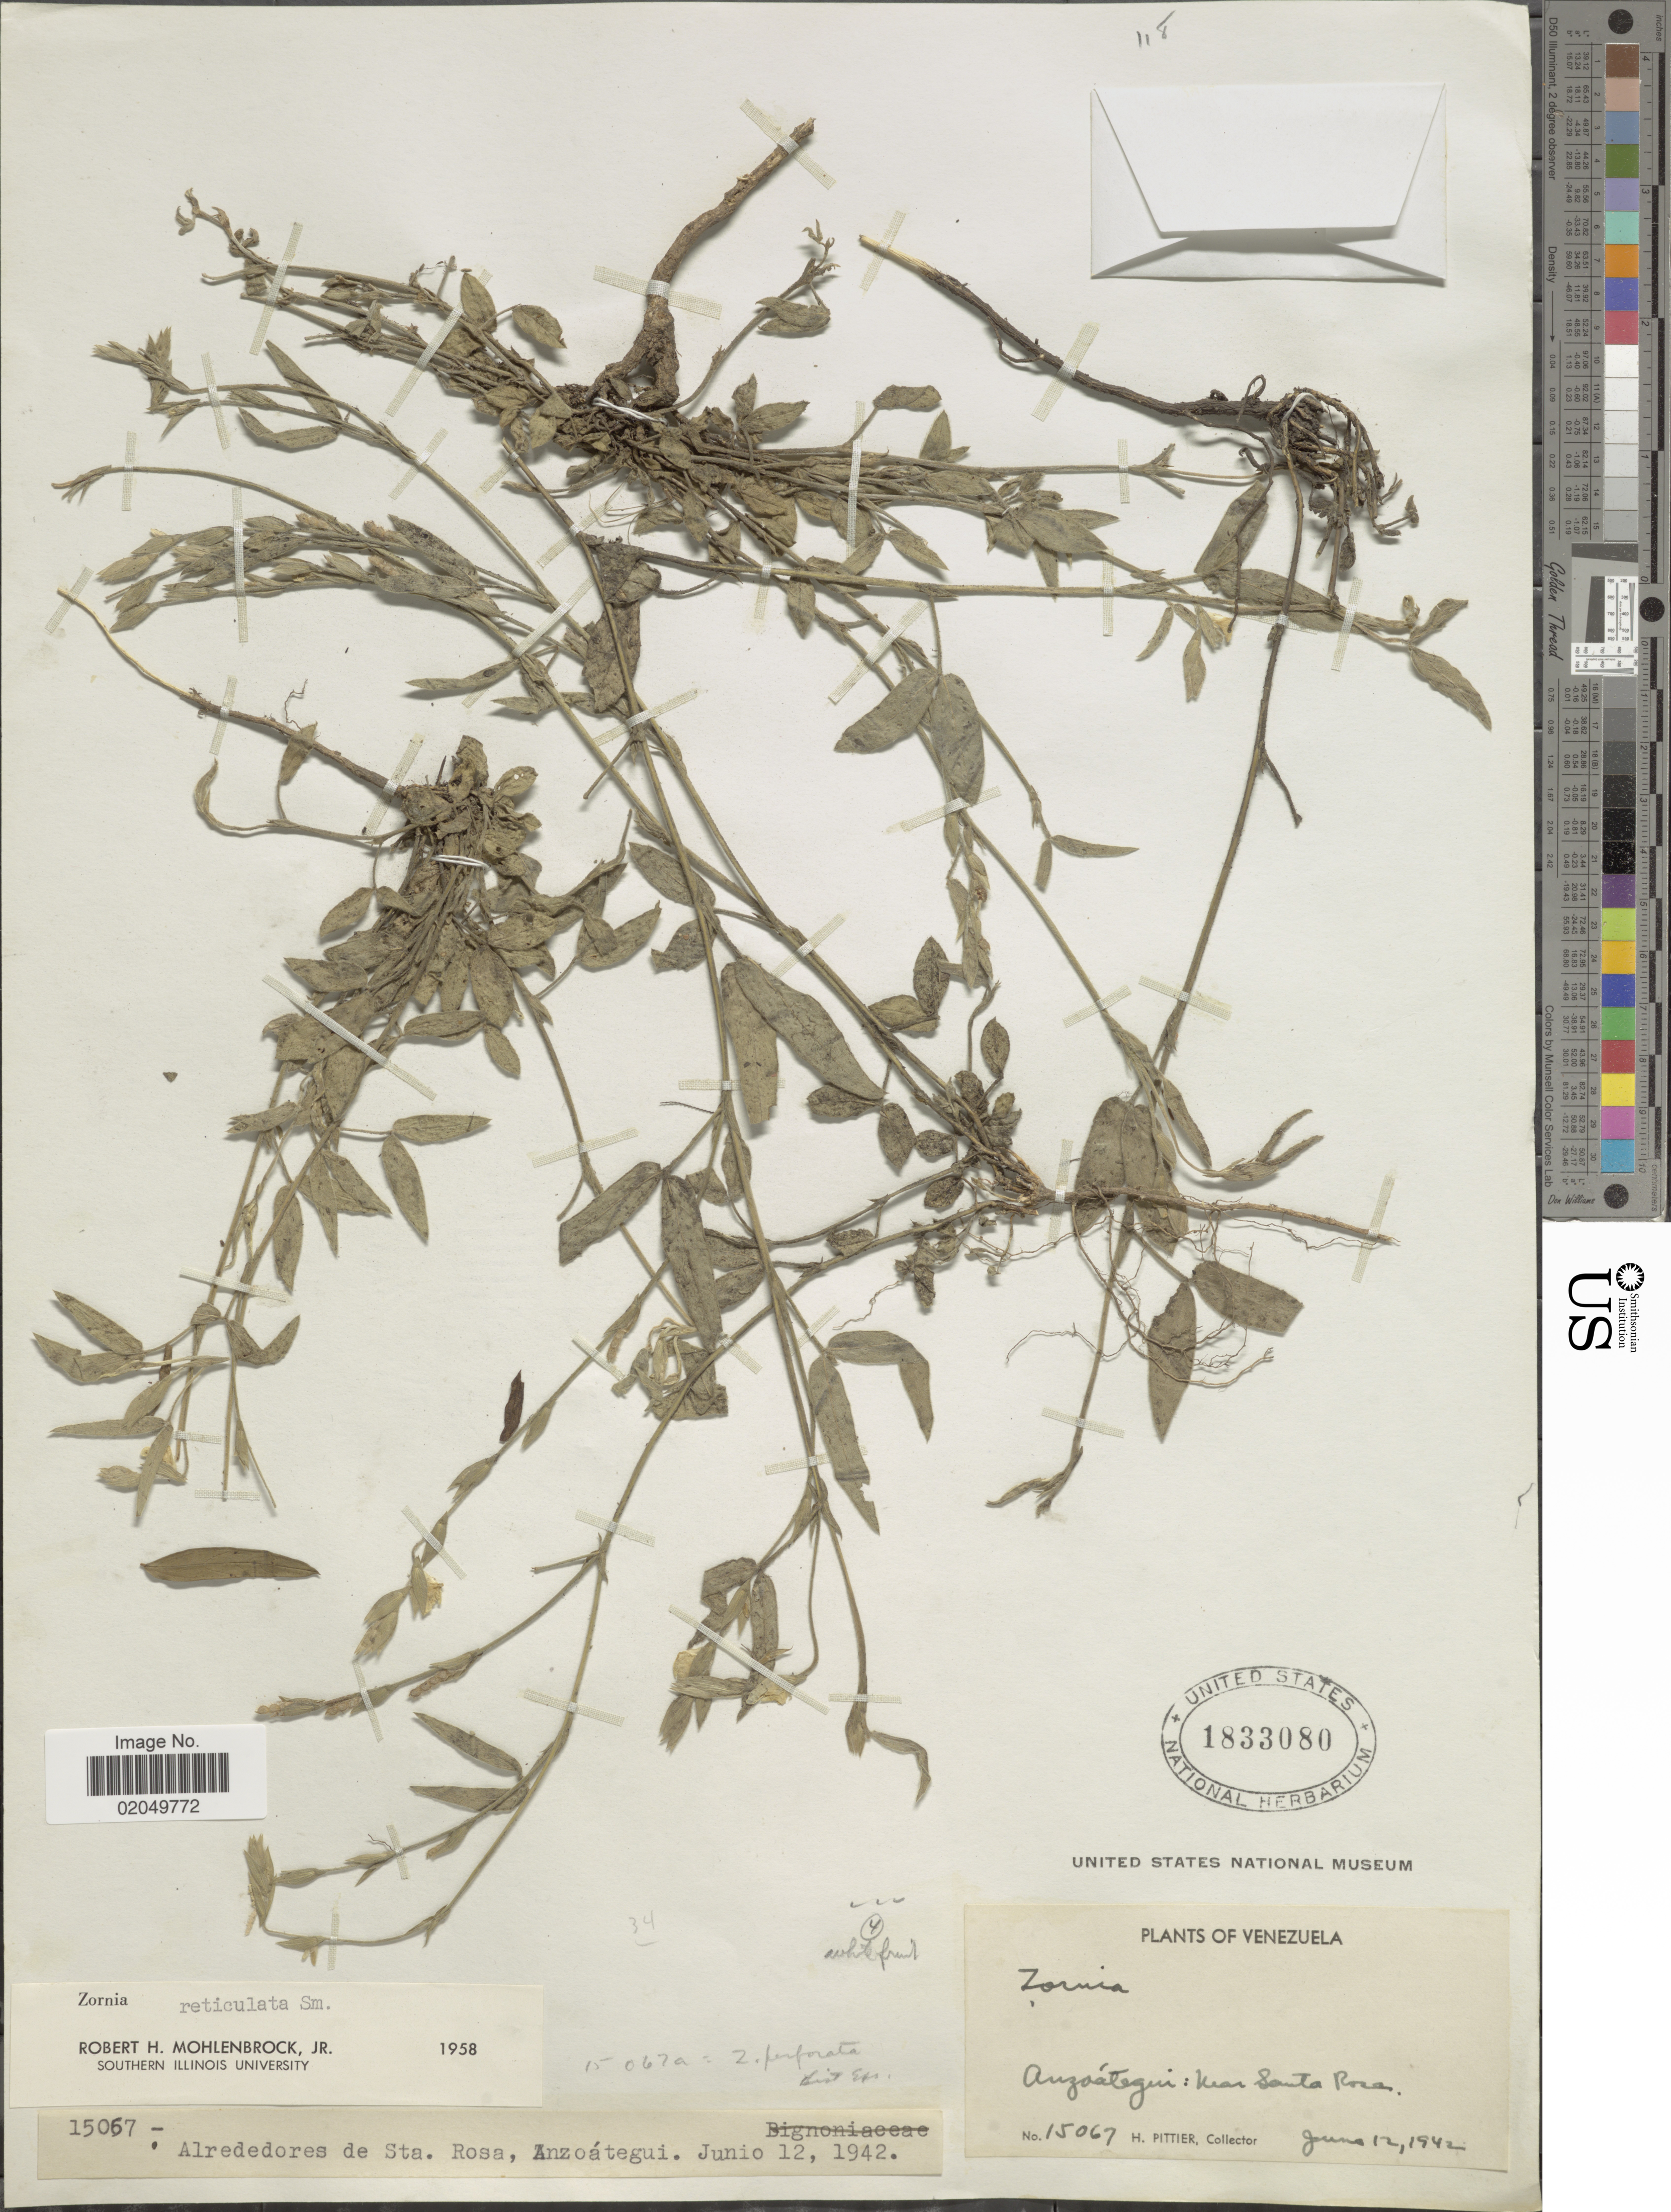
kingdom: Plantae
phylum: Tracheophyta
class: Magnoliopsida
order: Fabales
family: Fabaceae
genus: Zornia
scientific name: Zornia reticulata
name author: Sm.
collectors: H. F. Pittier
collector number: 15067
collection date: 1942-06-12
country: Venezuela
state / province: Anzoategui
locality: Alrededores de Sta. Rosa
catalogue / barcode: US 1833080